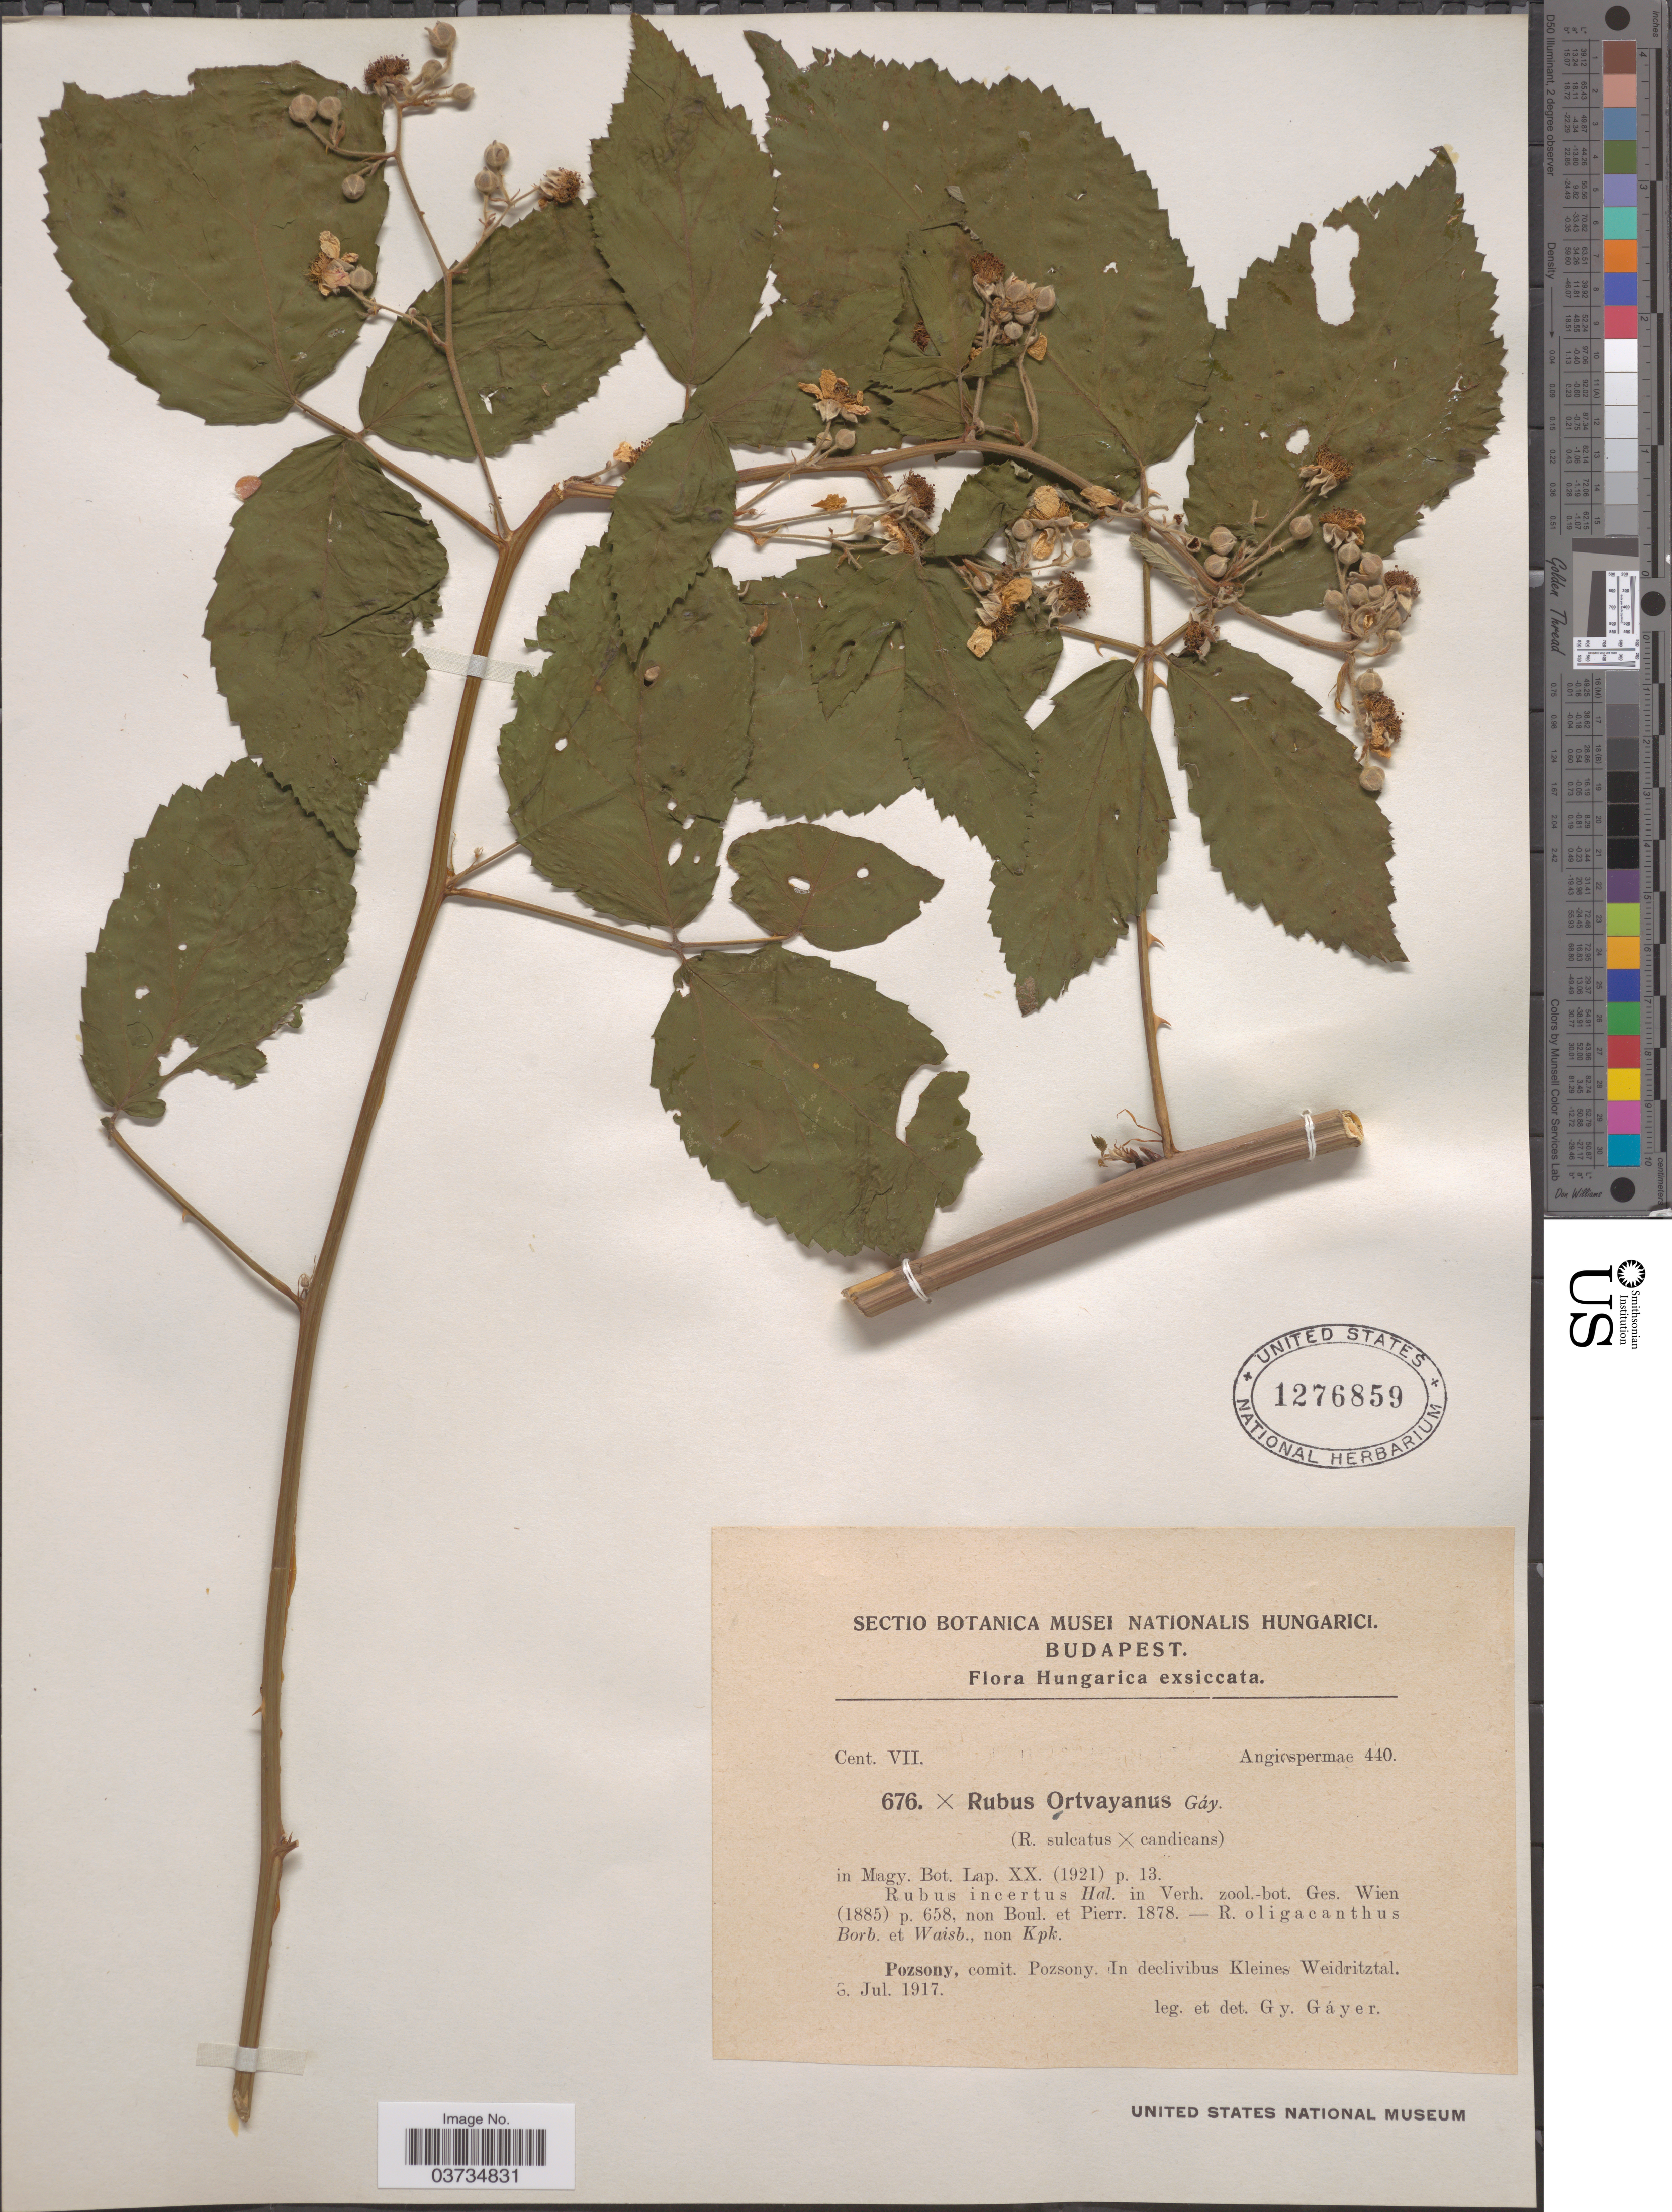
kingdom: Plantae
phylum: Tracheophyta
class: Magnoliopsida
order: Rosales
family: Rosaceae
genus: Rubus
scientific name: Rubus ortvayanus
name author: Gay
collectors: G. Gáyer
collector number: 676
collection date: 1917-07-08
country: Hungary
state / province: Budapest, Capital District of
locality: Pozsony, comit. Pozsony. In declivibus Kleines Weidritzal.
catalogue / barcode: US 1276859